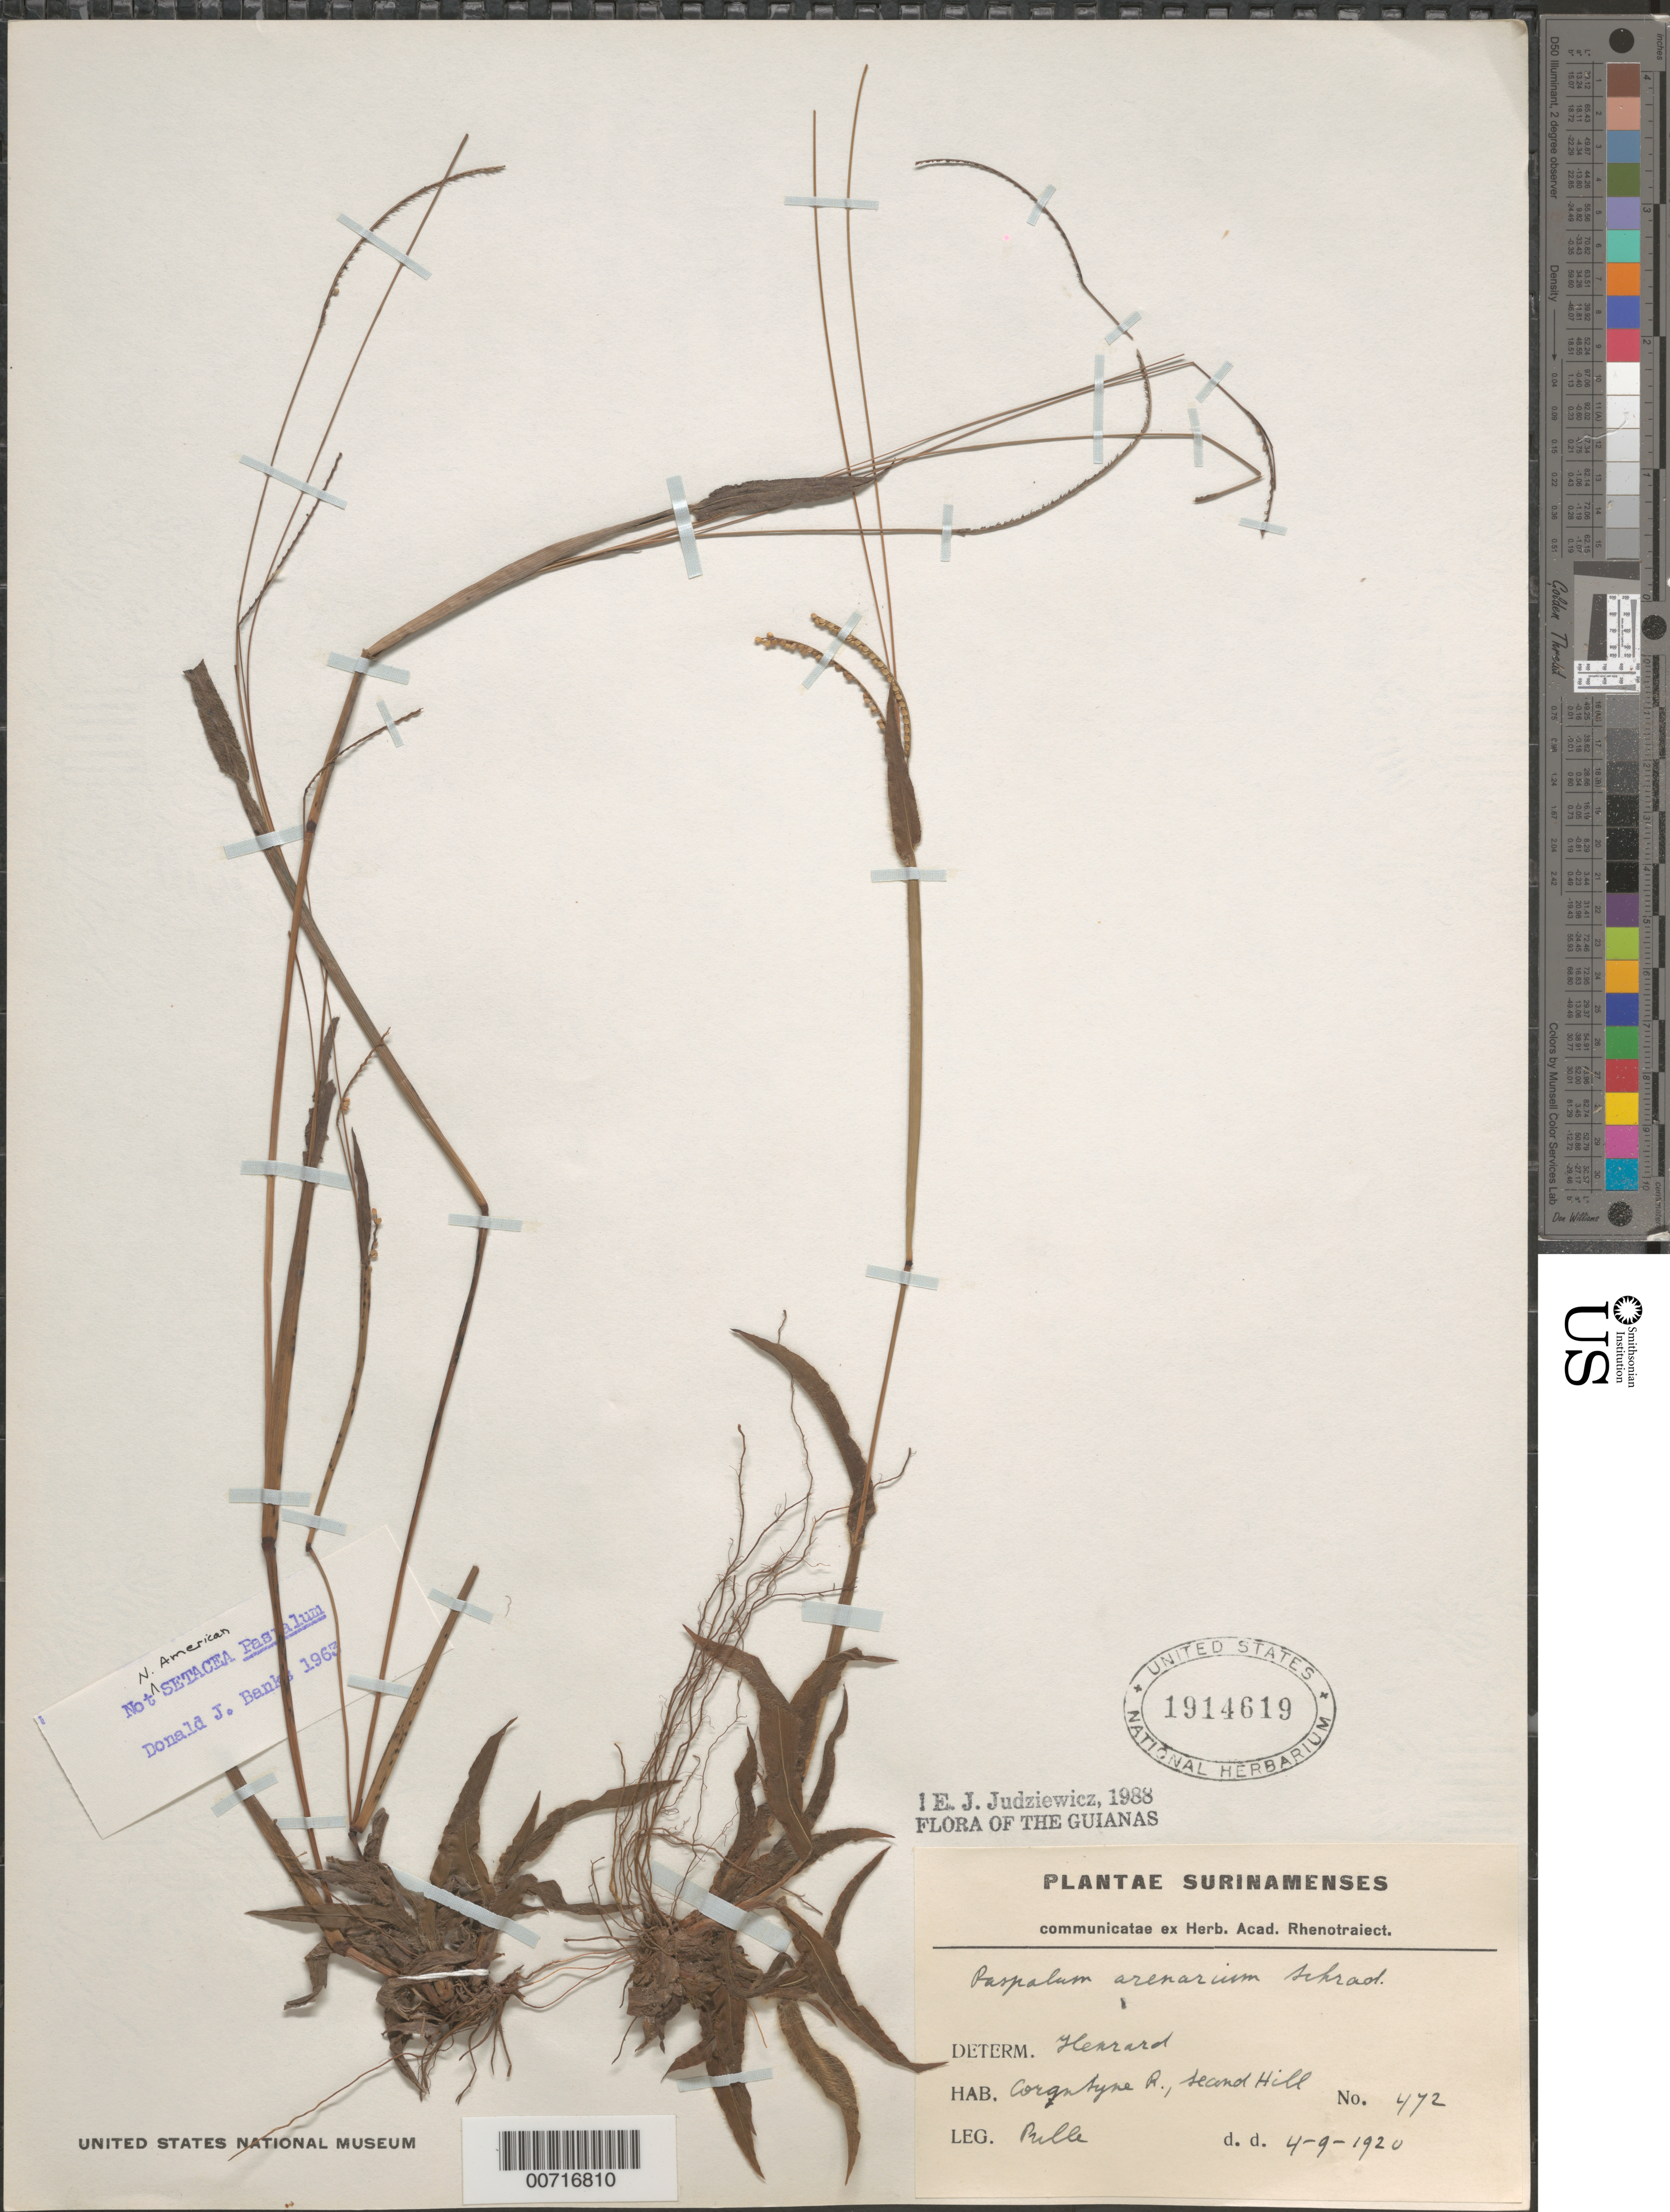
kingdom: Plantae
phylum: Tracheophyta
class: Liliopsida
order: Poales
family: Poaceae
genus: Paspalum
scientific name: Paspalum arenarium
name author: Schrad.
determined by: Judziewicz, E. J.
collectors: A. A. Pulle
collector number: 472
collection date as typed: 9-Apr-20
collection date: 1920-04-09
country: Suriname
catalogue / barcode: US 1914619